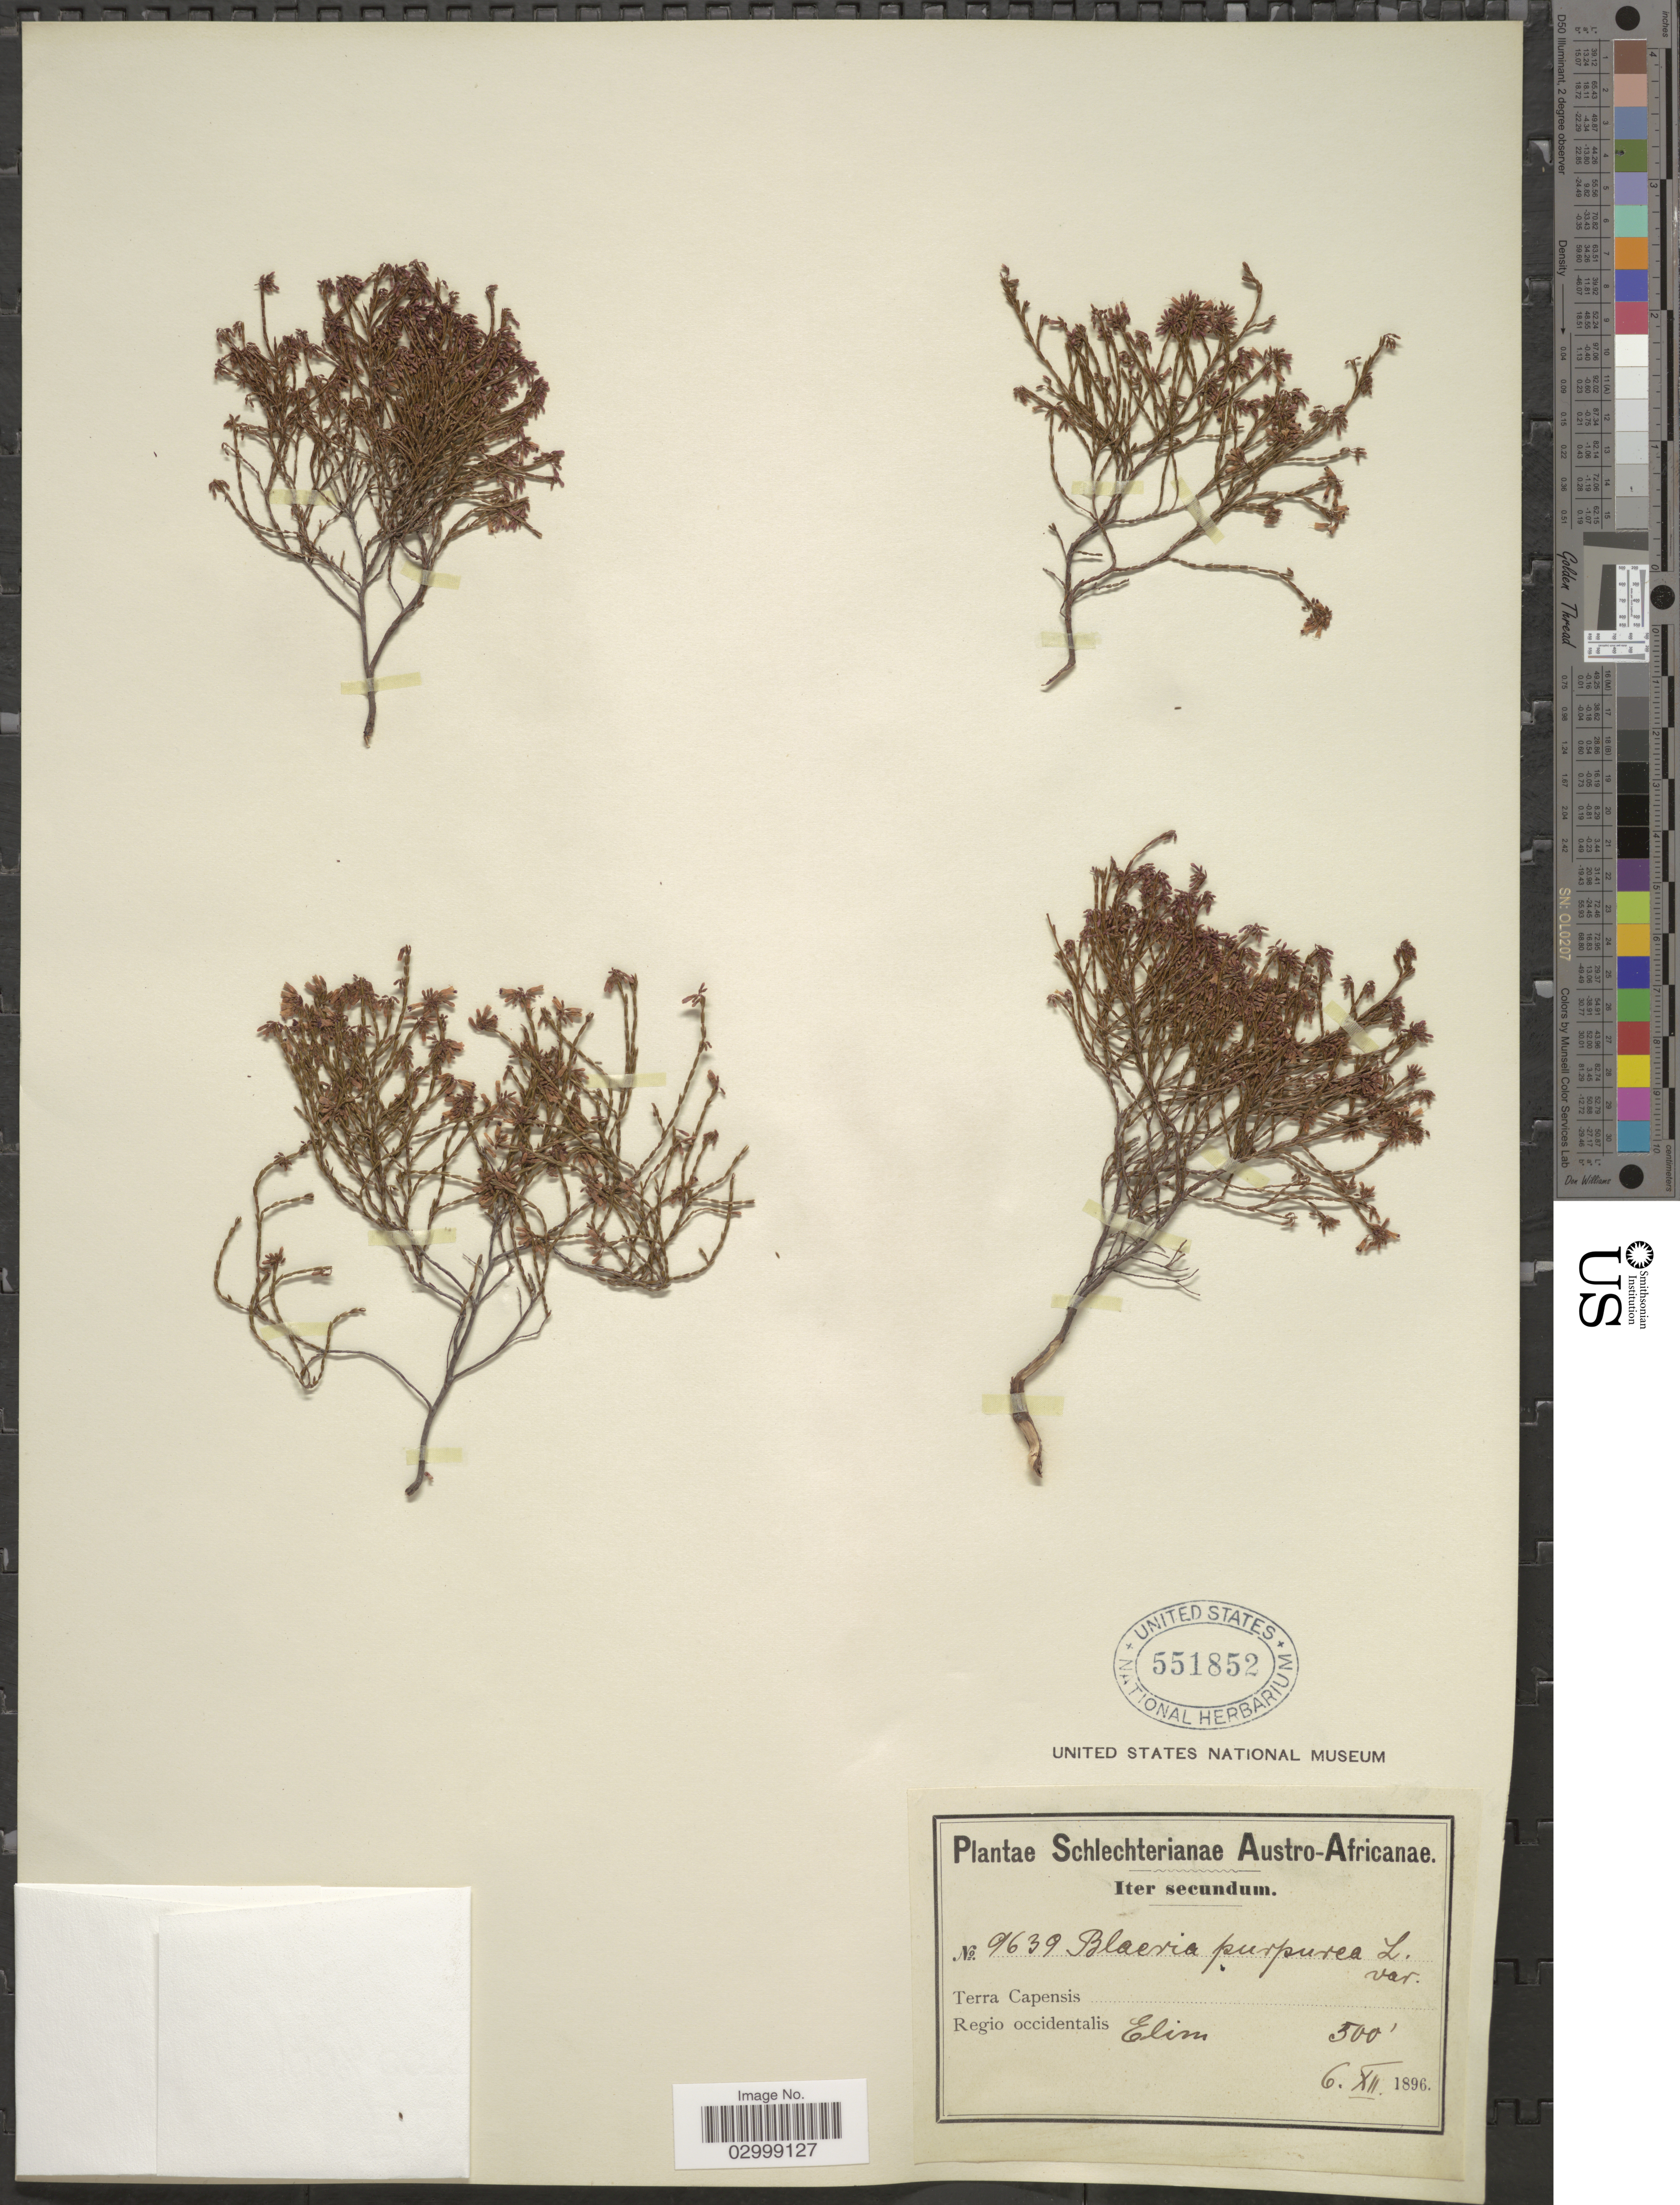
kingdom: Plantae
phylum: Tracheophyta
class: Magnoliopsida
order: Ericales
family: Ericaceae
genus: Blaeria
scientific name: Blaeria purpurea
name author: L. f.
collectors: Schlechter, --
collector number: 9639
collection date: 1896-12-06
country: South Africa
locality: Austro-Africanae, Regio occidentalis, Elim.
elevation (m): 152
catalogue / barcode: US 551852